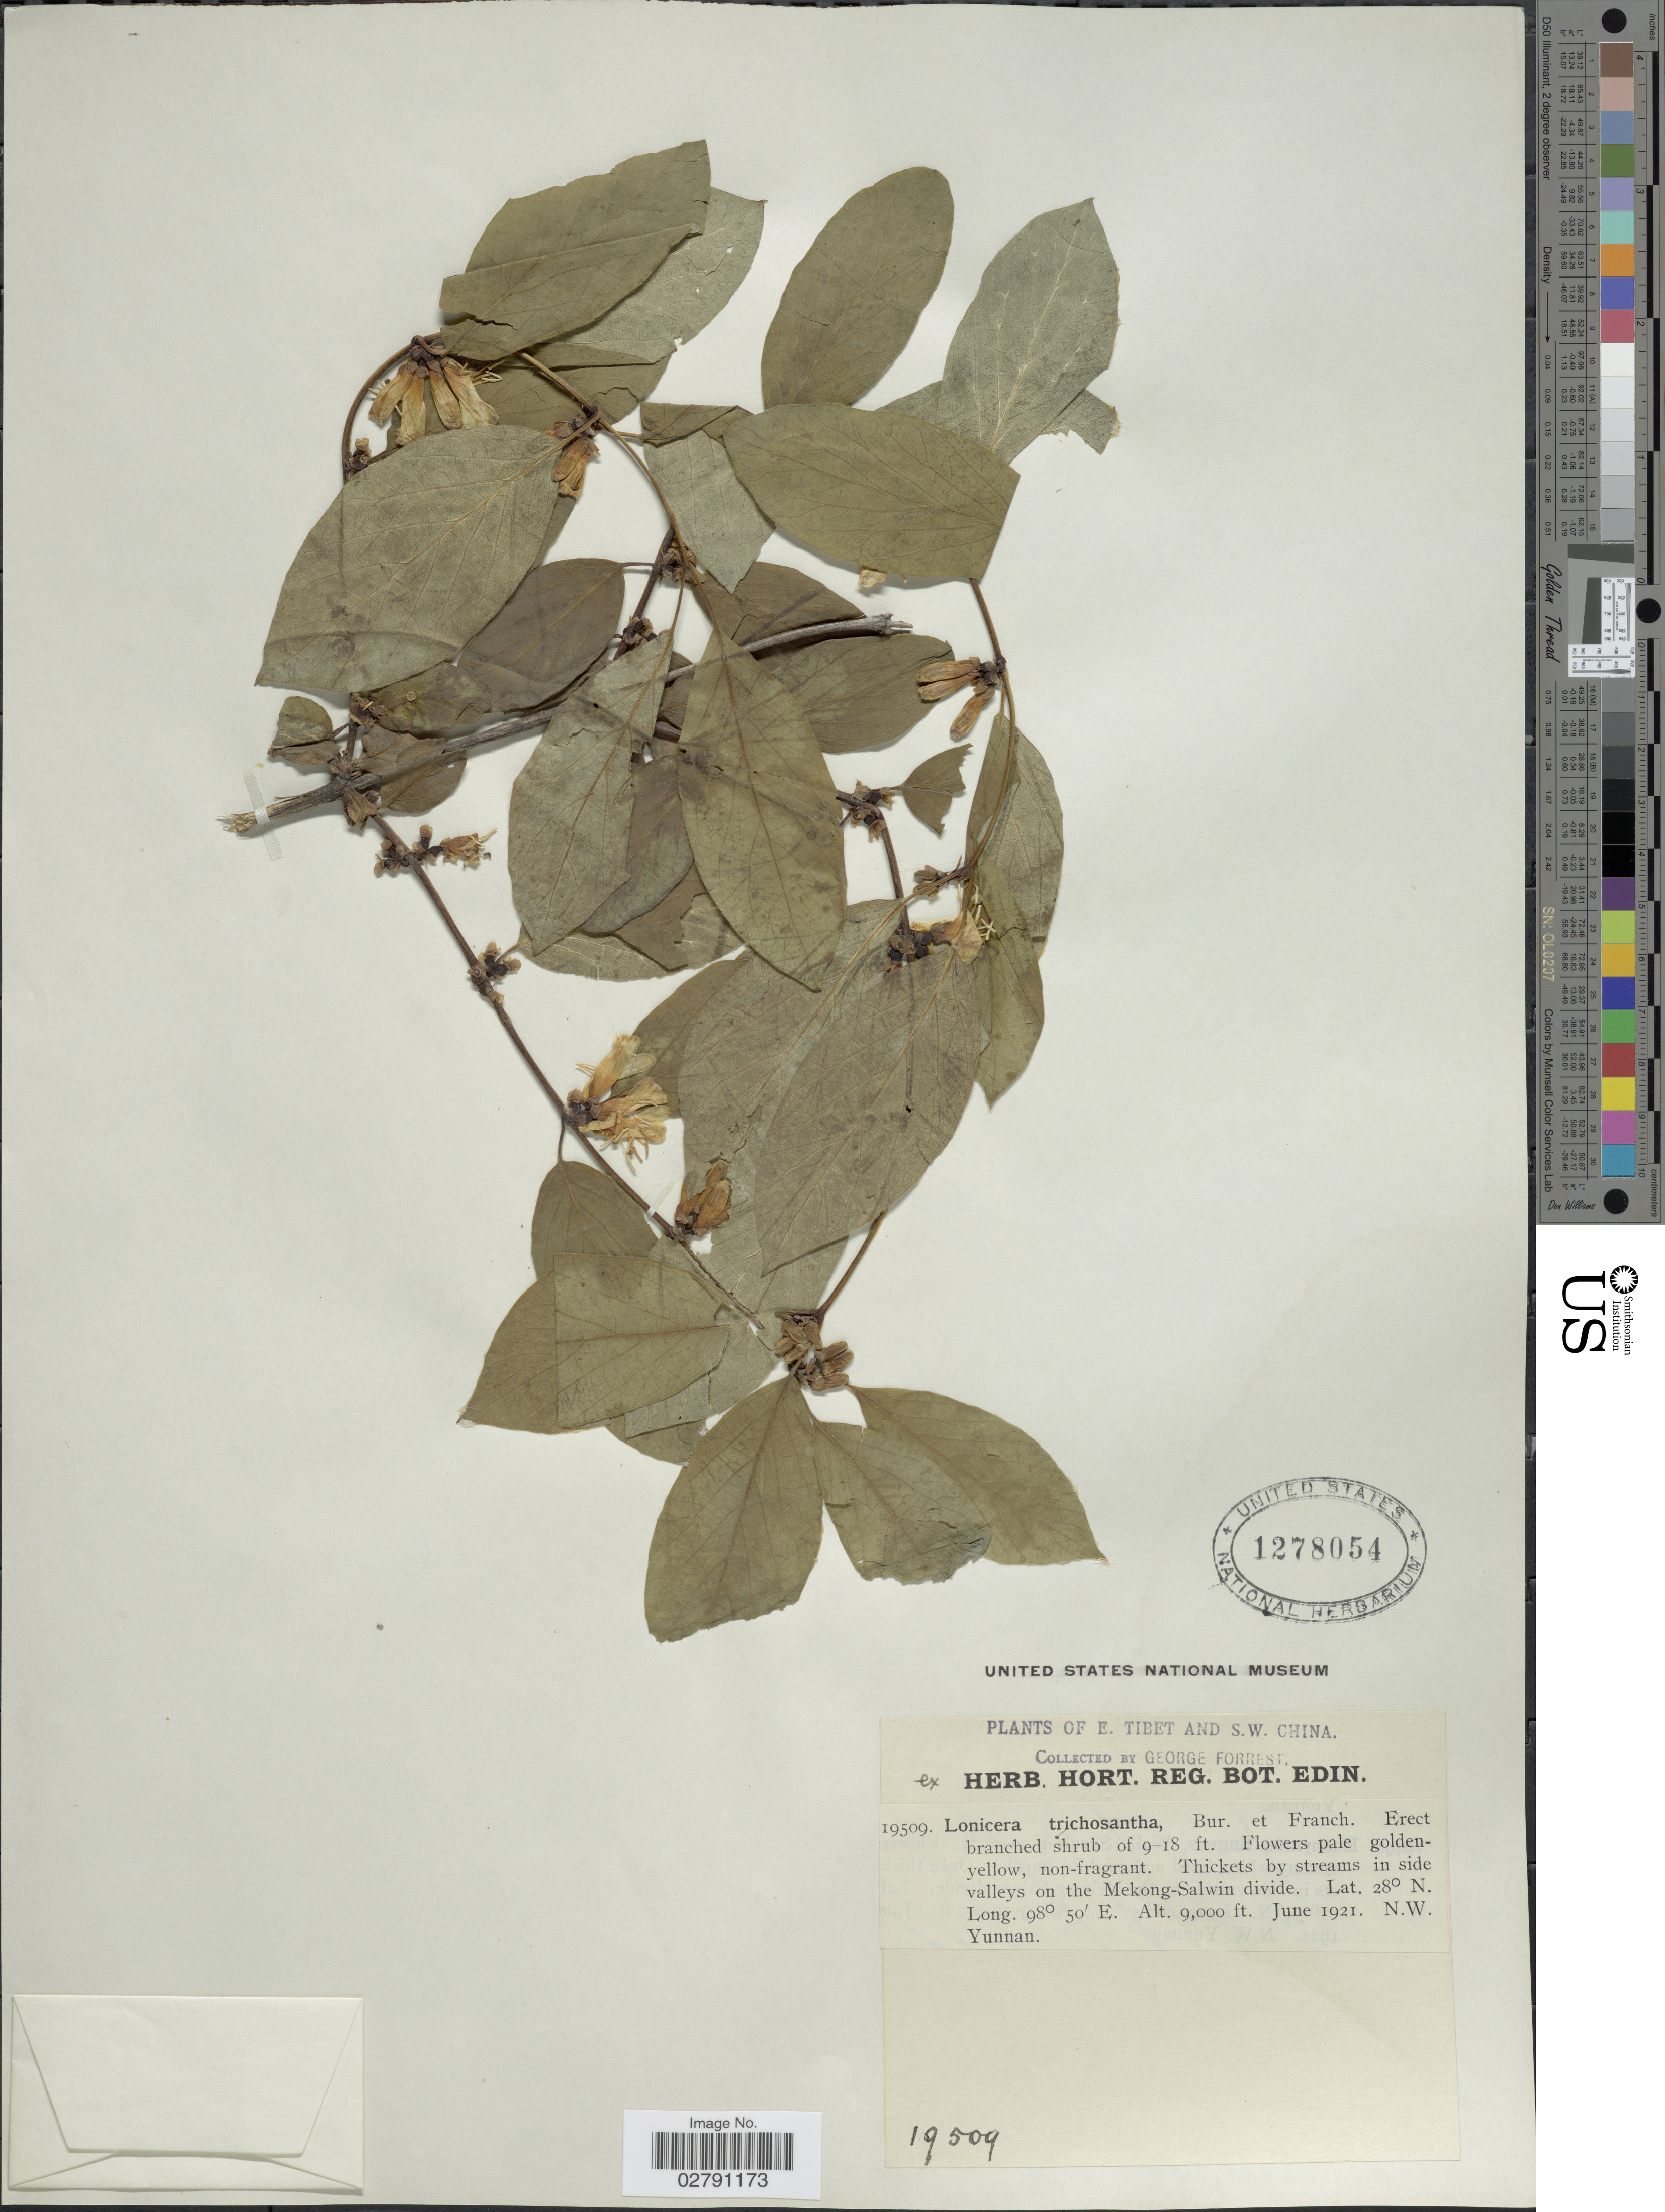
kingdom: Plantae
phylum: Tracheophyta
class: Magnoliopsida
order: Dipsacales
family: Caprifoliaceae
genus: Lonicera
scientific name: Lonicera trichosantha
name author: Bureau & Franch.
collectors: G. Forrest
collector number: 19509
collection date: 1921-06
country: China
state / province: Yunnan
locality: E. Tibet and S.W. China. Thickets by streams in side valleys on the Mekong-Salwin divide. N.W. Yunnan.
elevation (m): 2743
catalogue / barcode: US 1278054